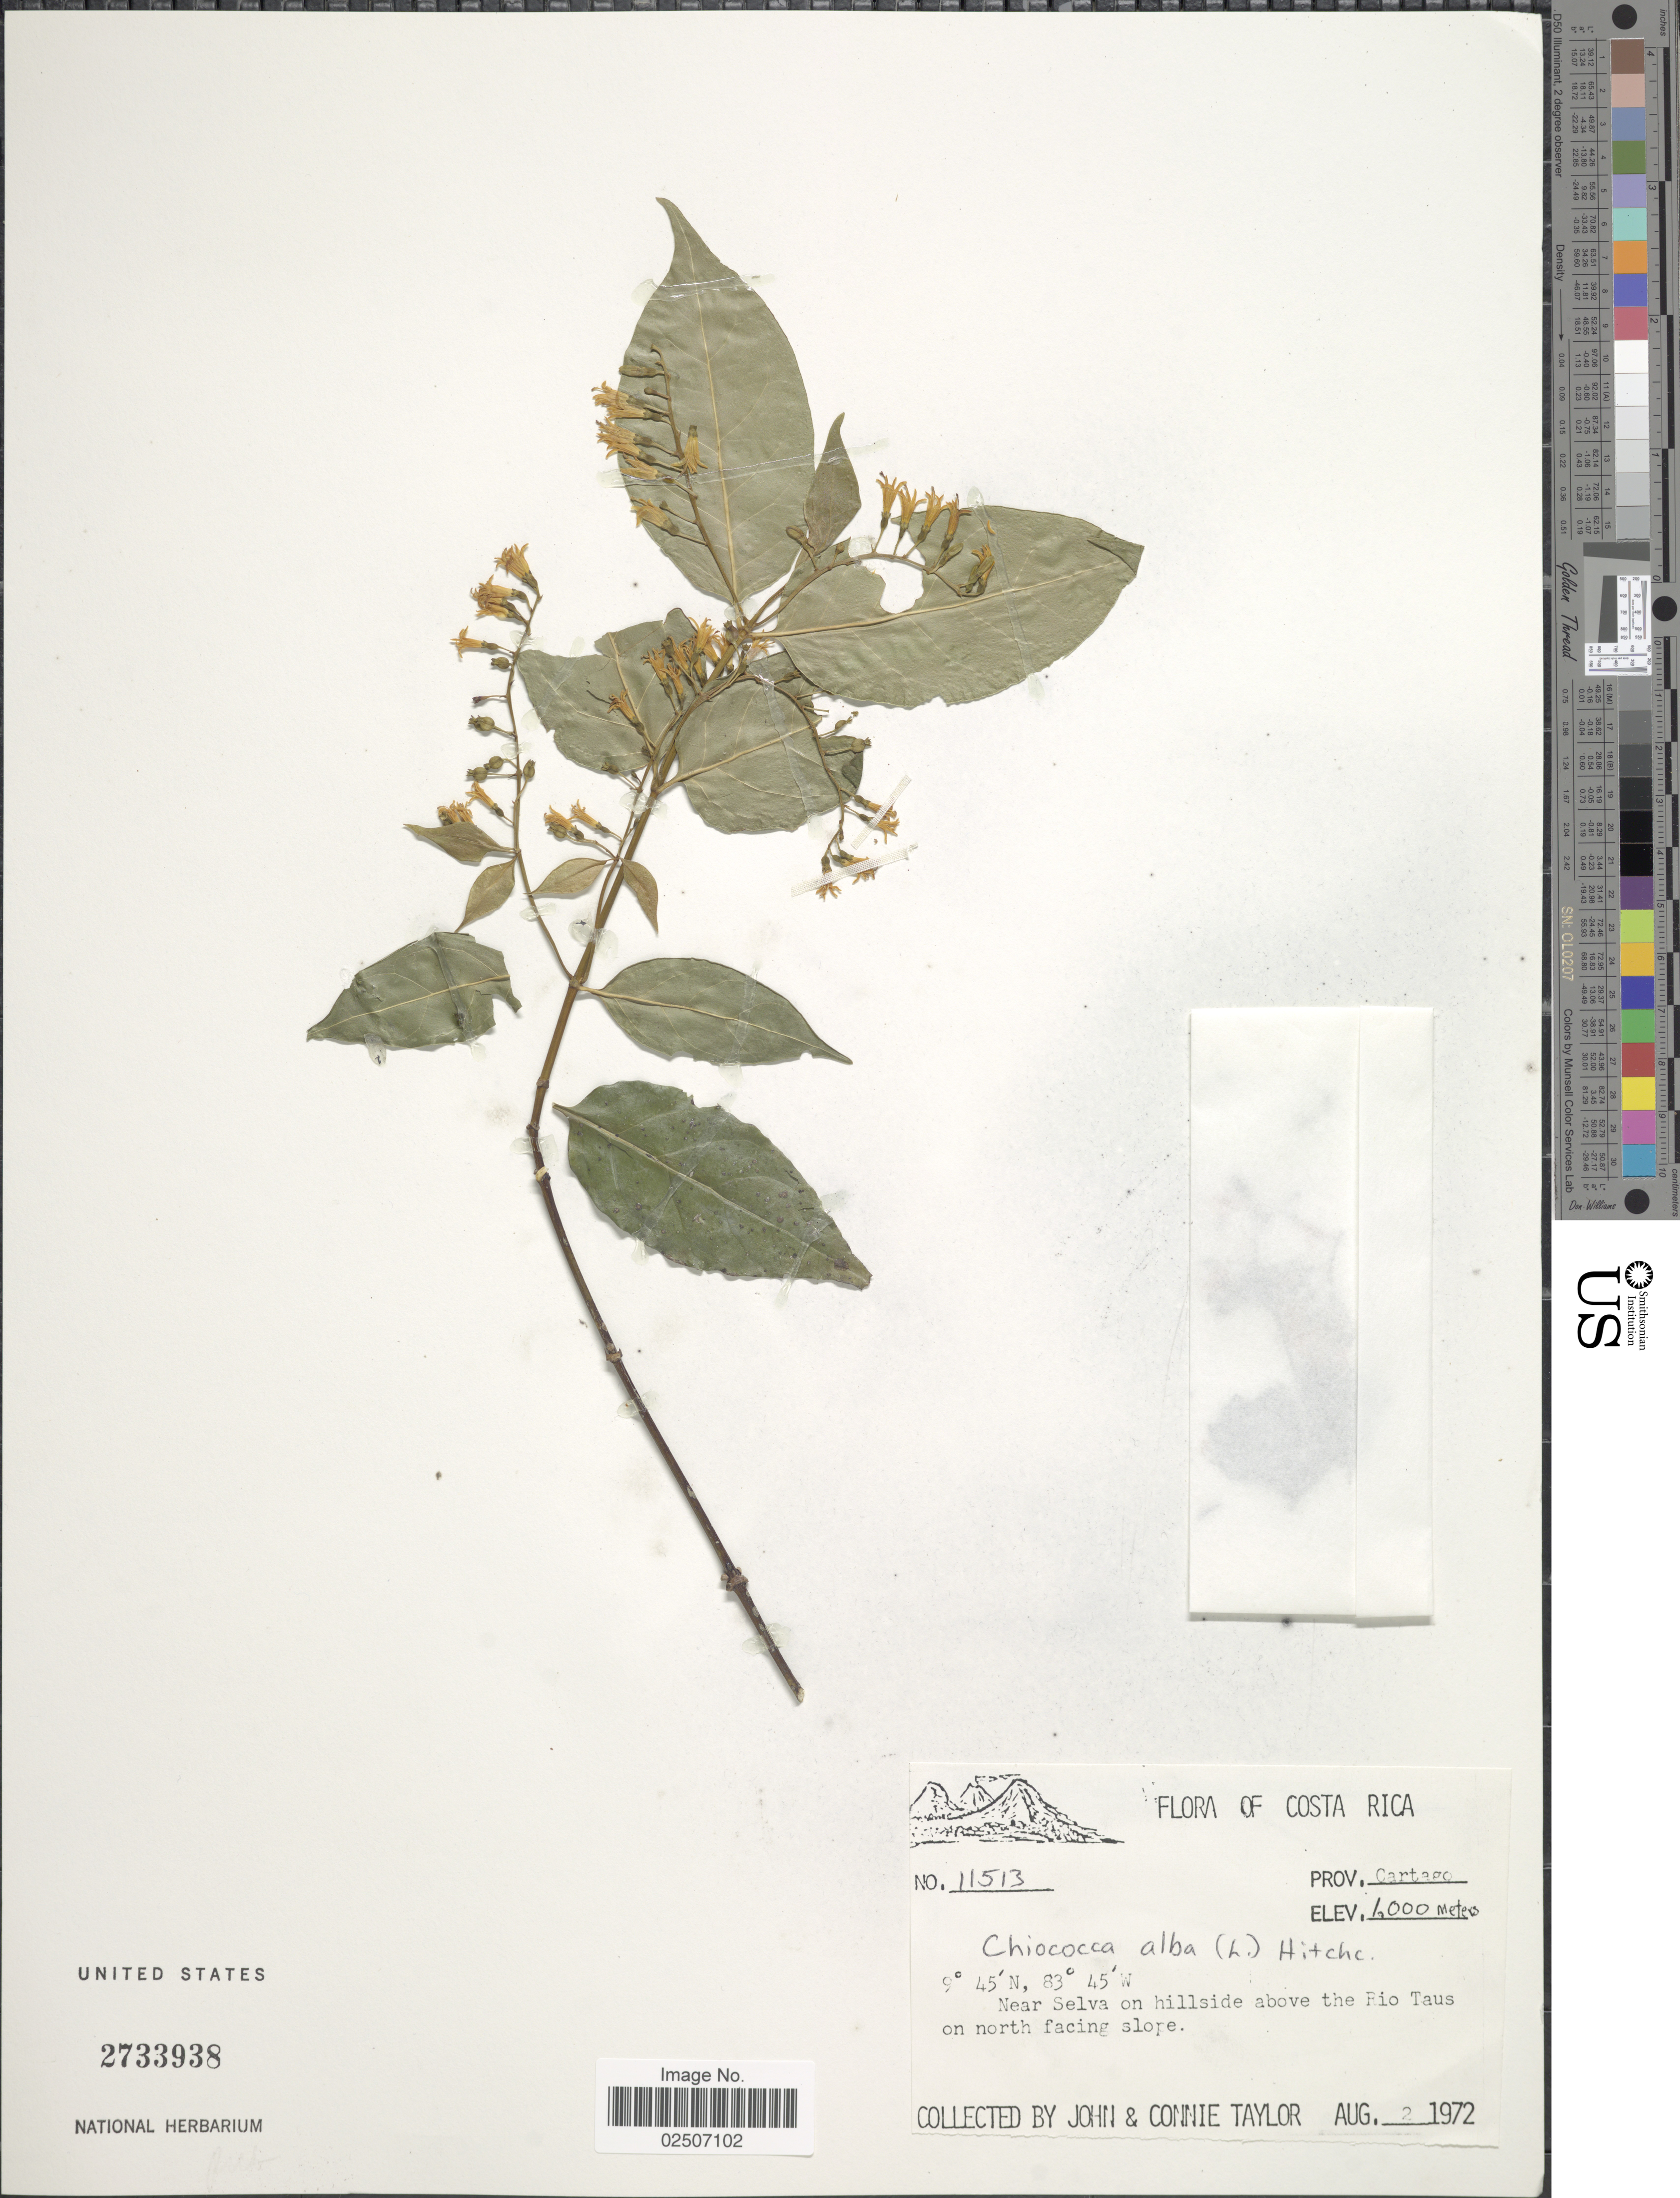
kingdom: Plantae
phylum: Tracheophyta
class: Magnoliopsida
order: Gentianales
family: Rubiaceae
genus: Chiococca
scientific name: Chiococca alba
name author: (L.) Hitchc.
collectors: J. Taylor & C. Taylor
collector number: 11513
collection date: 1972-08-02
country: Costa Rica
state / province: Cartago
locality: Prov. Cartago. Near Selva on hillside above the Rio Taus on north facing slope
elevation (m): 1000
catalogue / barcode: US 2733938